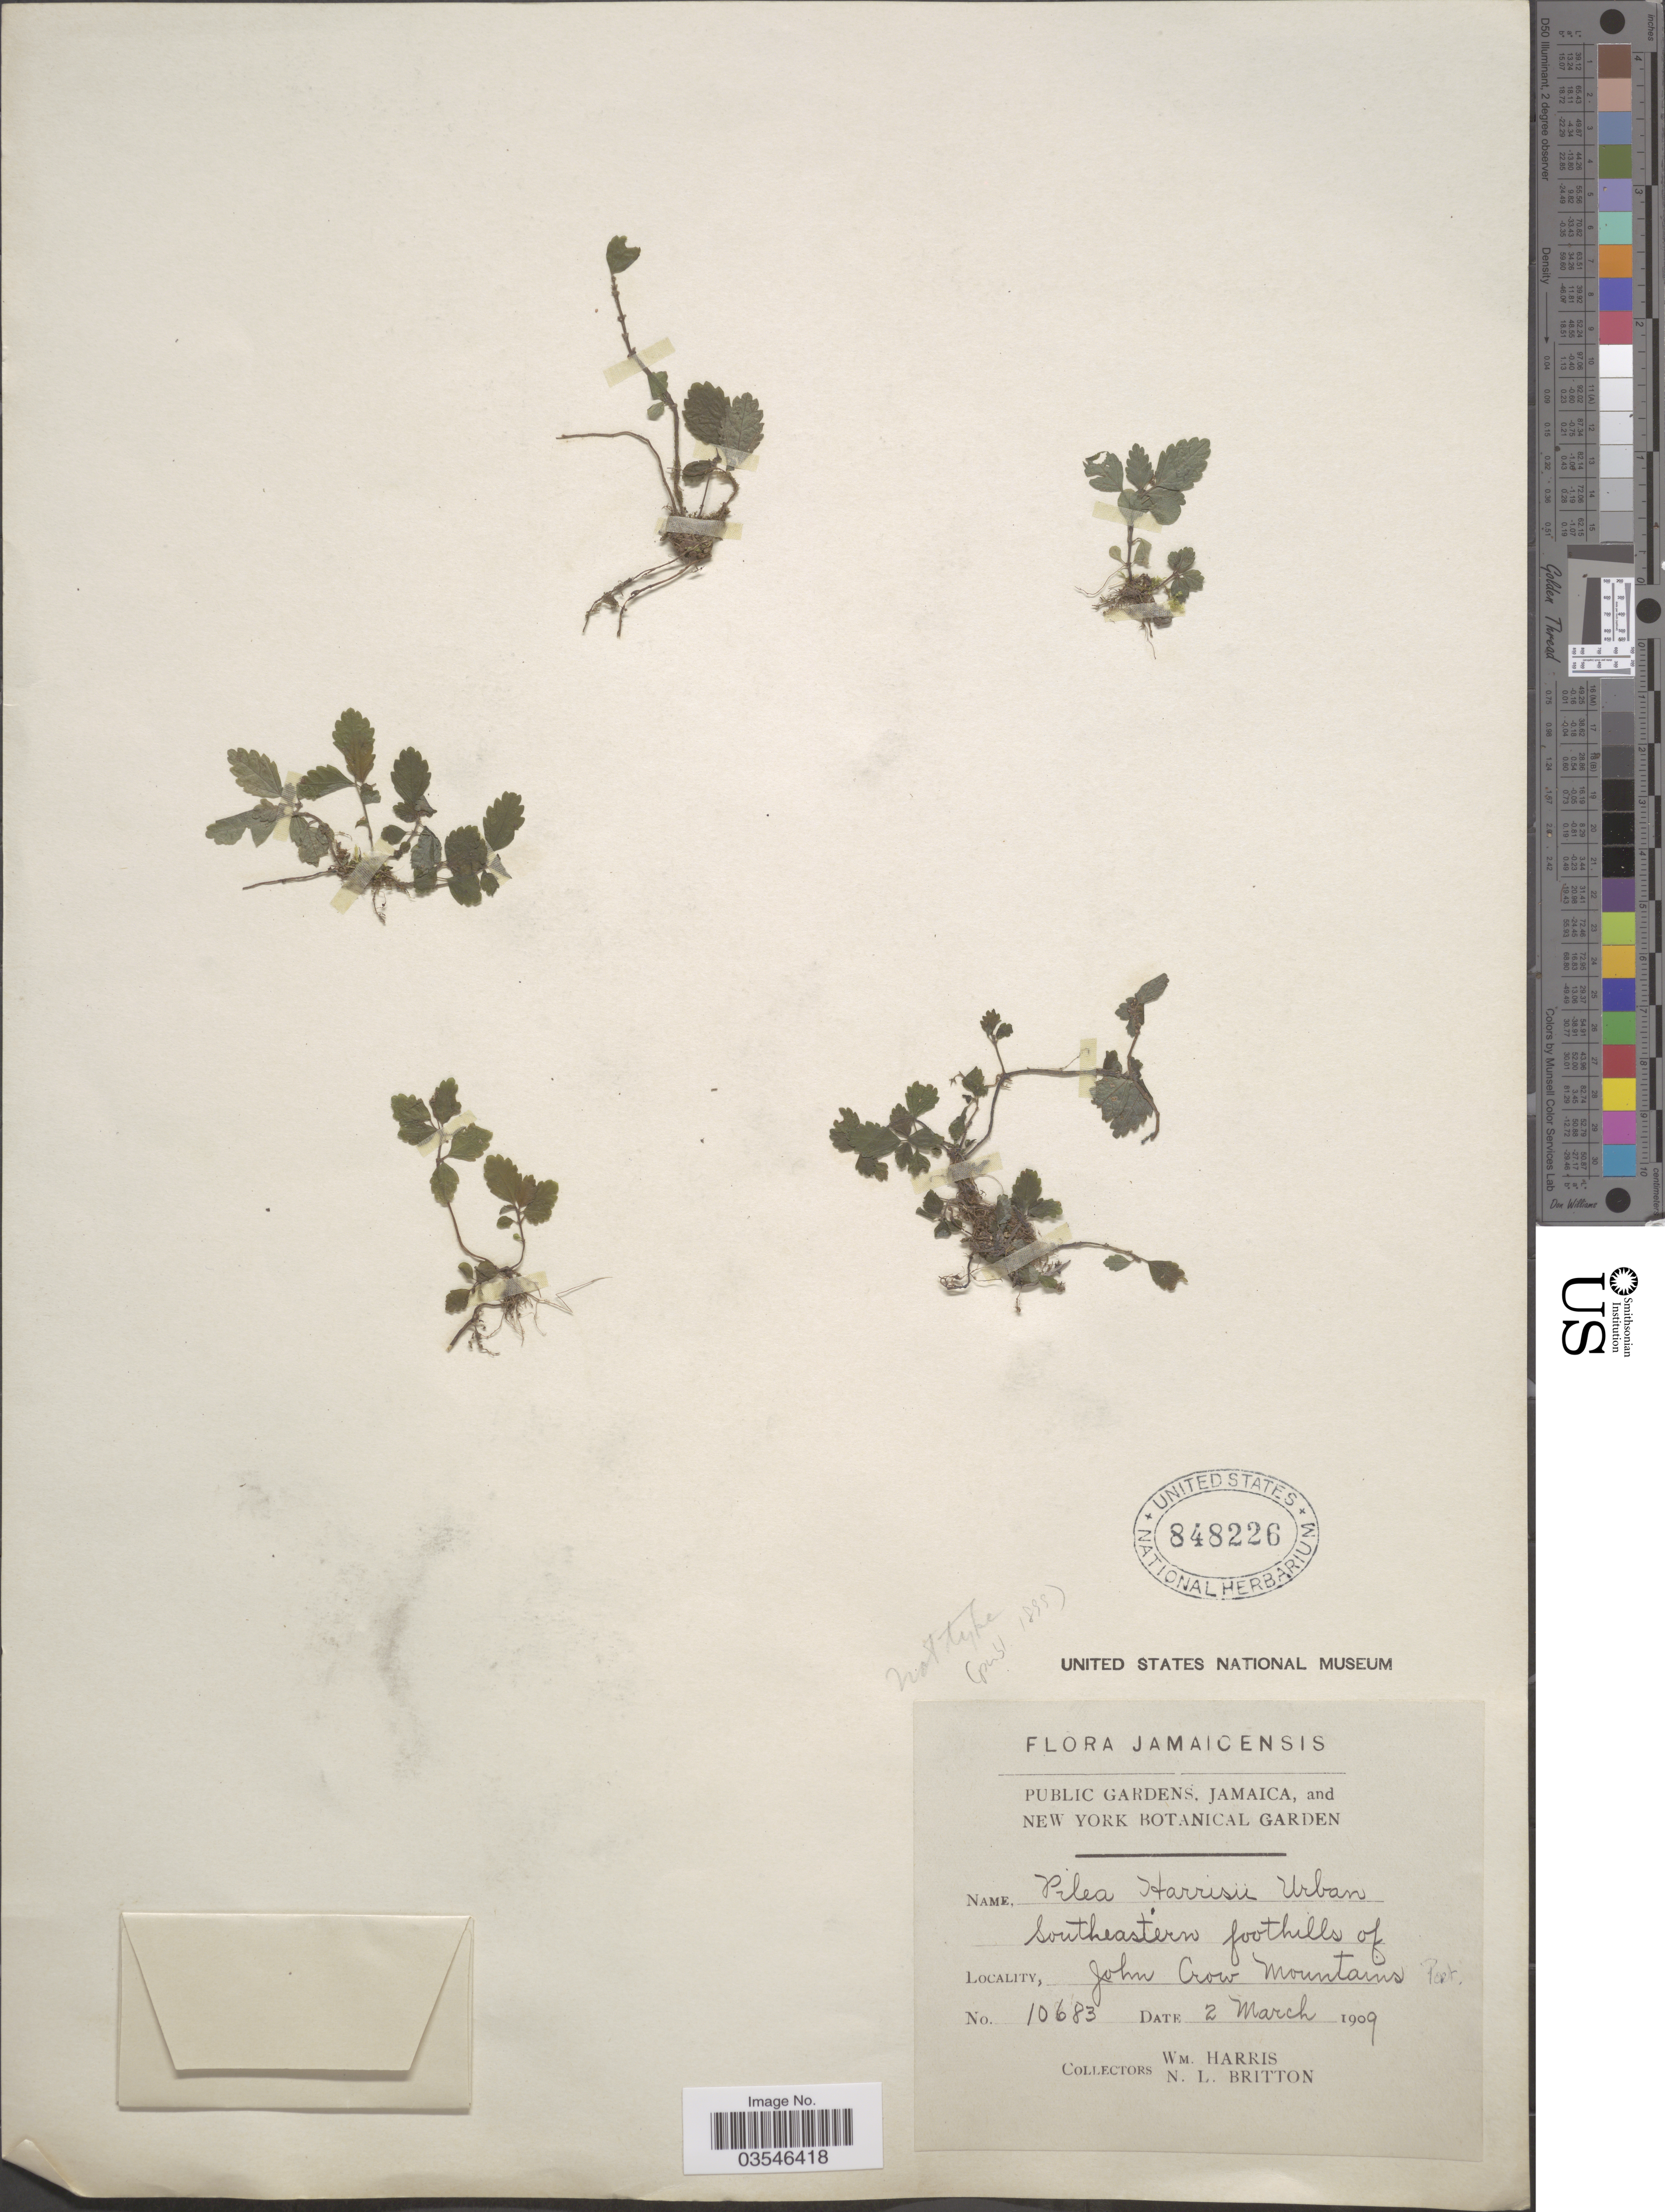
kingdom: Plantae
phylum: Tracheophyta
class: Magnoliopsida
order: Rosales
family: Urticaceae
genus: Pilea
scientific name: Pilea harrisii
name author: Urb.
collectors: W. H. Harris & E. G. Britton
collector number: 10683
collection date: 1909-03-02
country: Jamaica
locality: Southeastern foothills of John Crow Mountains Port.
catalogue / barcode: US 848226